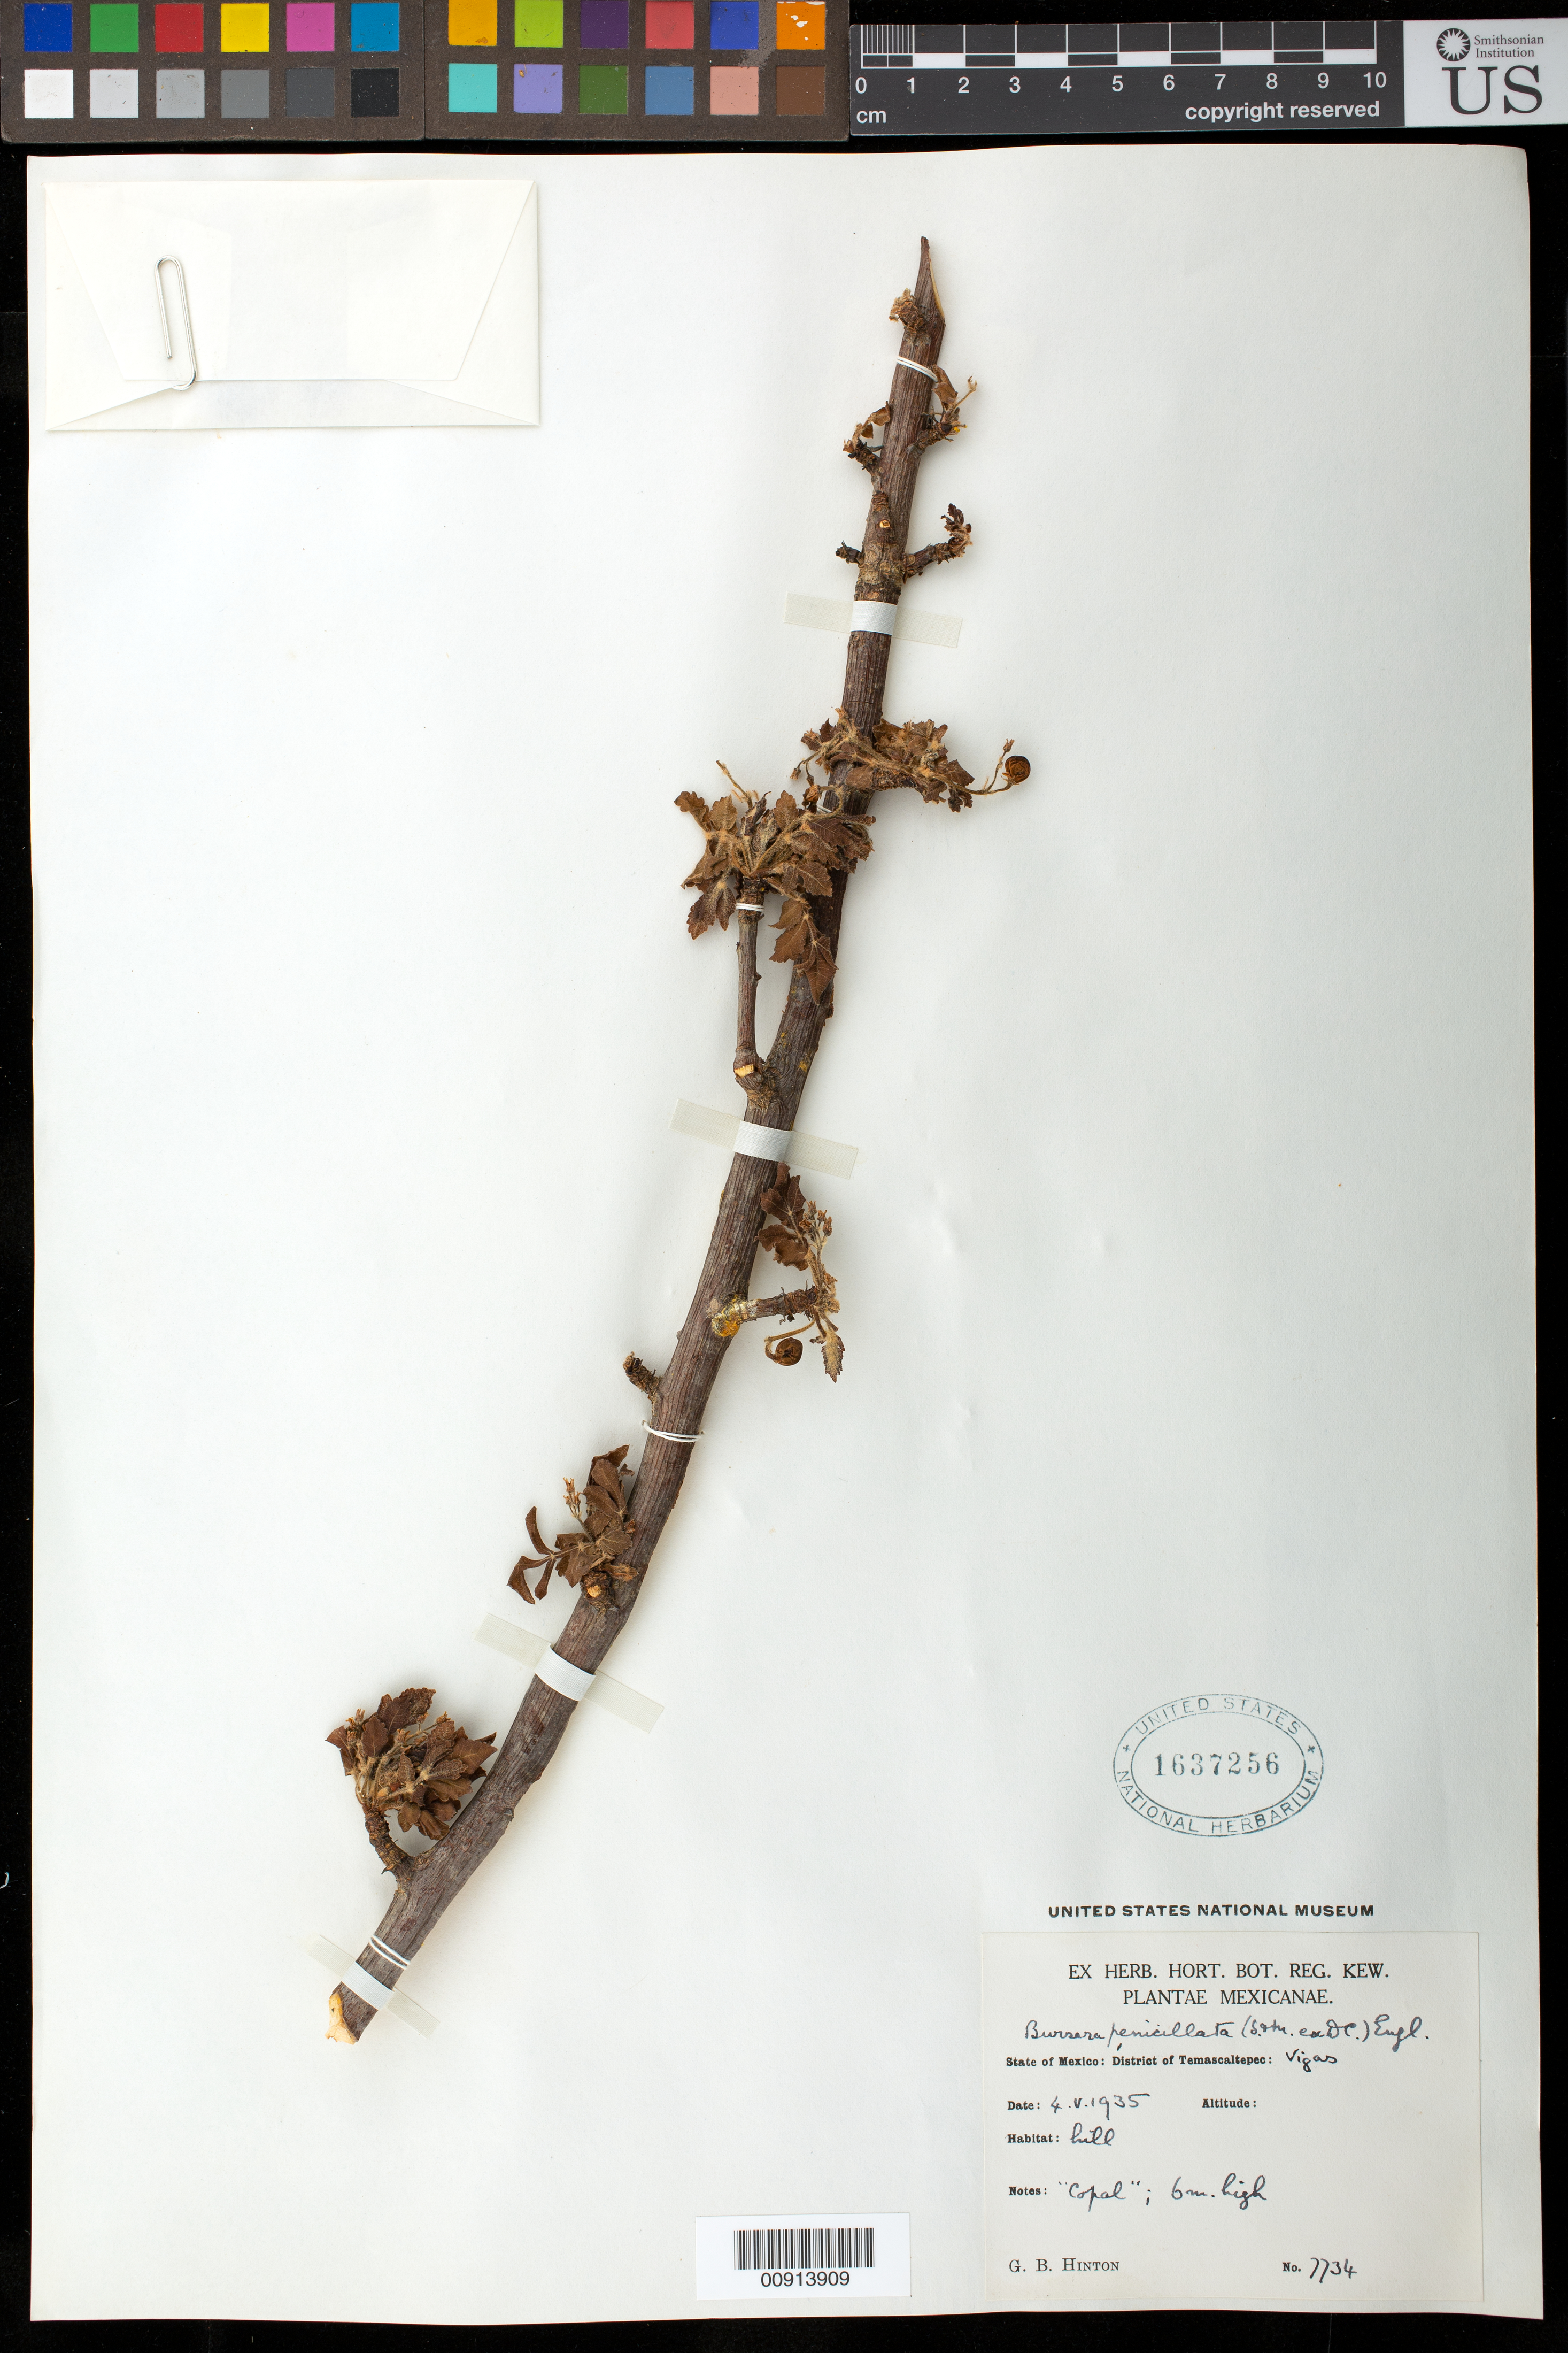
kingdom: Plantae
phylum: Tracheophyta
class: Magnoliopsida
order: Sapindales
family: Burseraceae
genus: Bursera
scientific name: Bursera penicillata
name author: (DC.) Engl.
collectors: G. B. Hinton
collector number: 7734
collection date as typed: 04 May 1935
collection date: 1935-05-04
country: Mexico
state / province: México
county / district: Temascaltepec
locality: State of Mexico: District of Temascaltepec: Vigas.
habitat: Hill.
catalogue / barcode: US 1637256